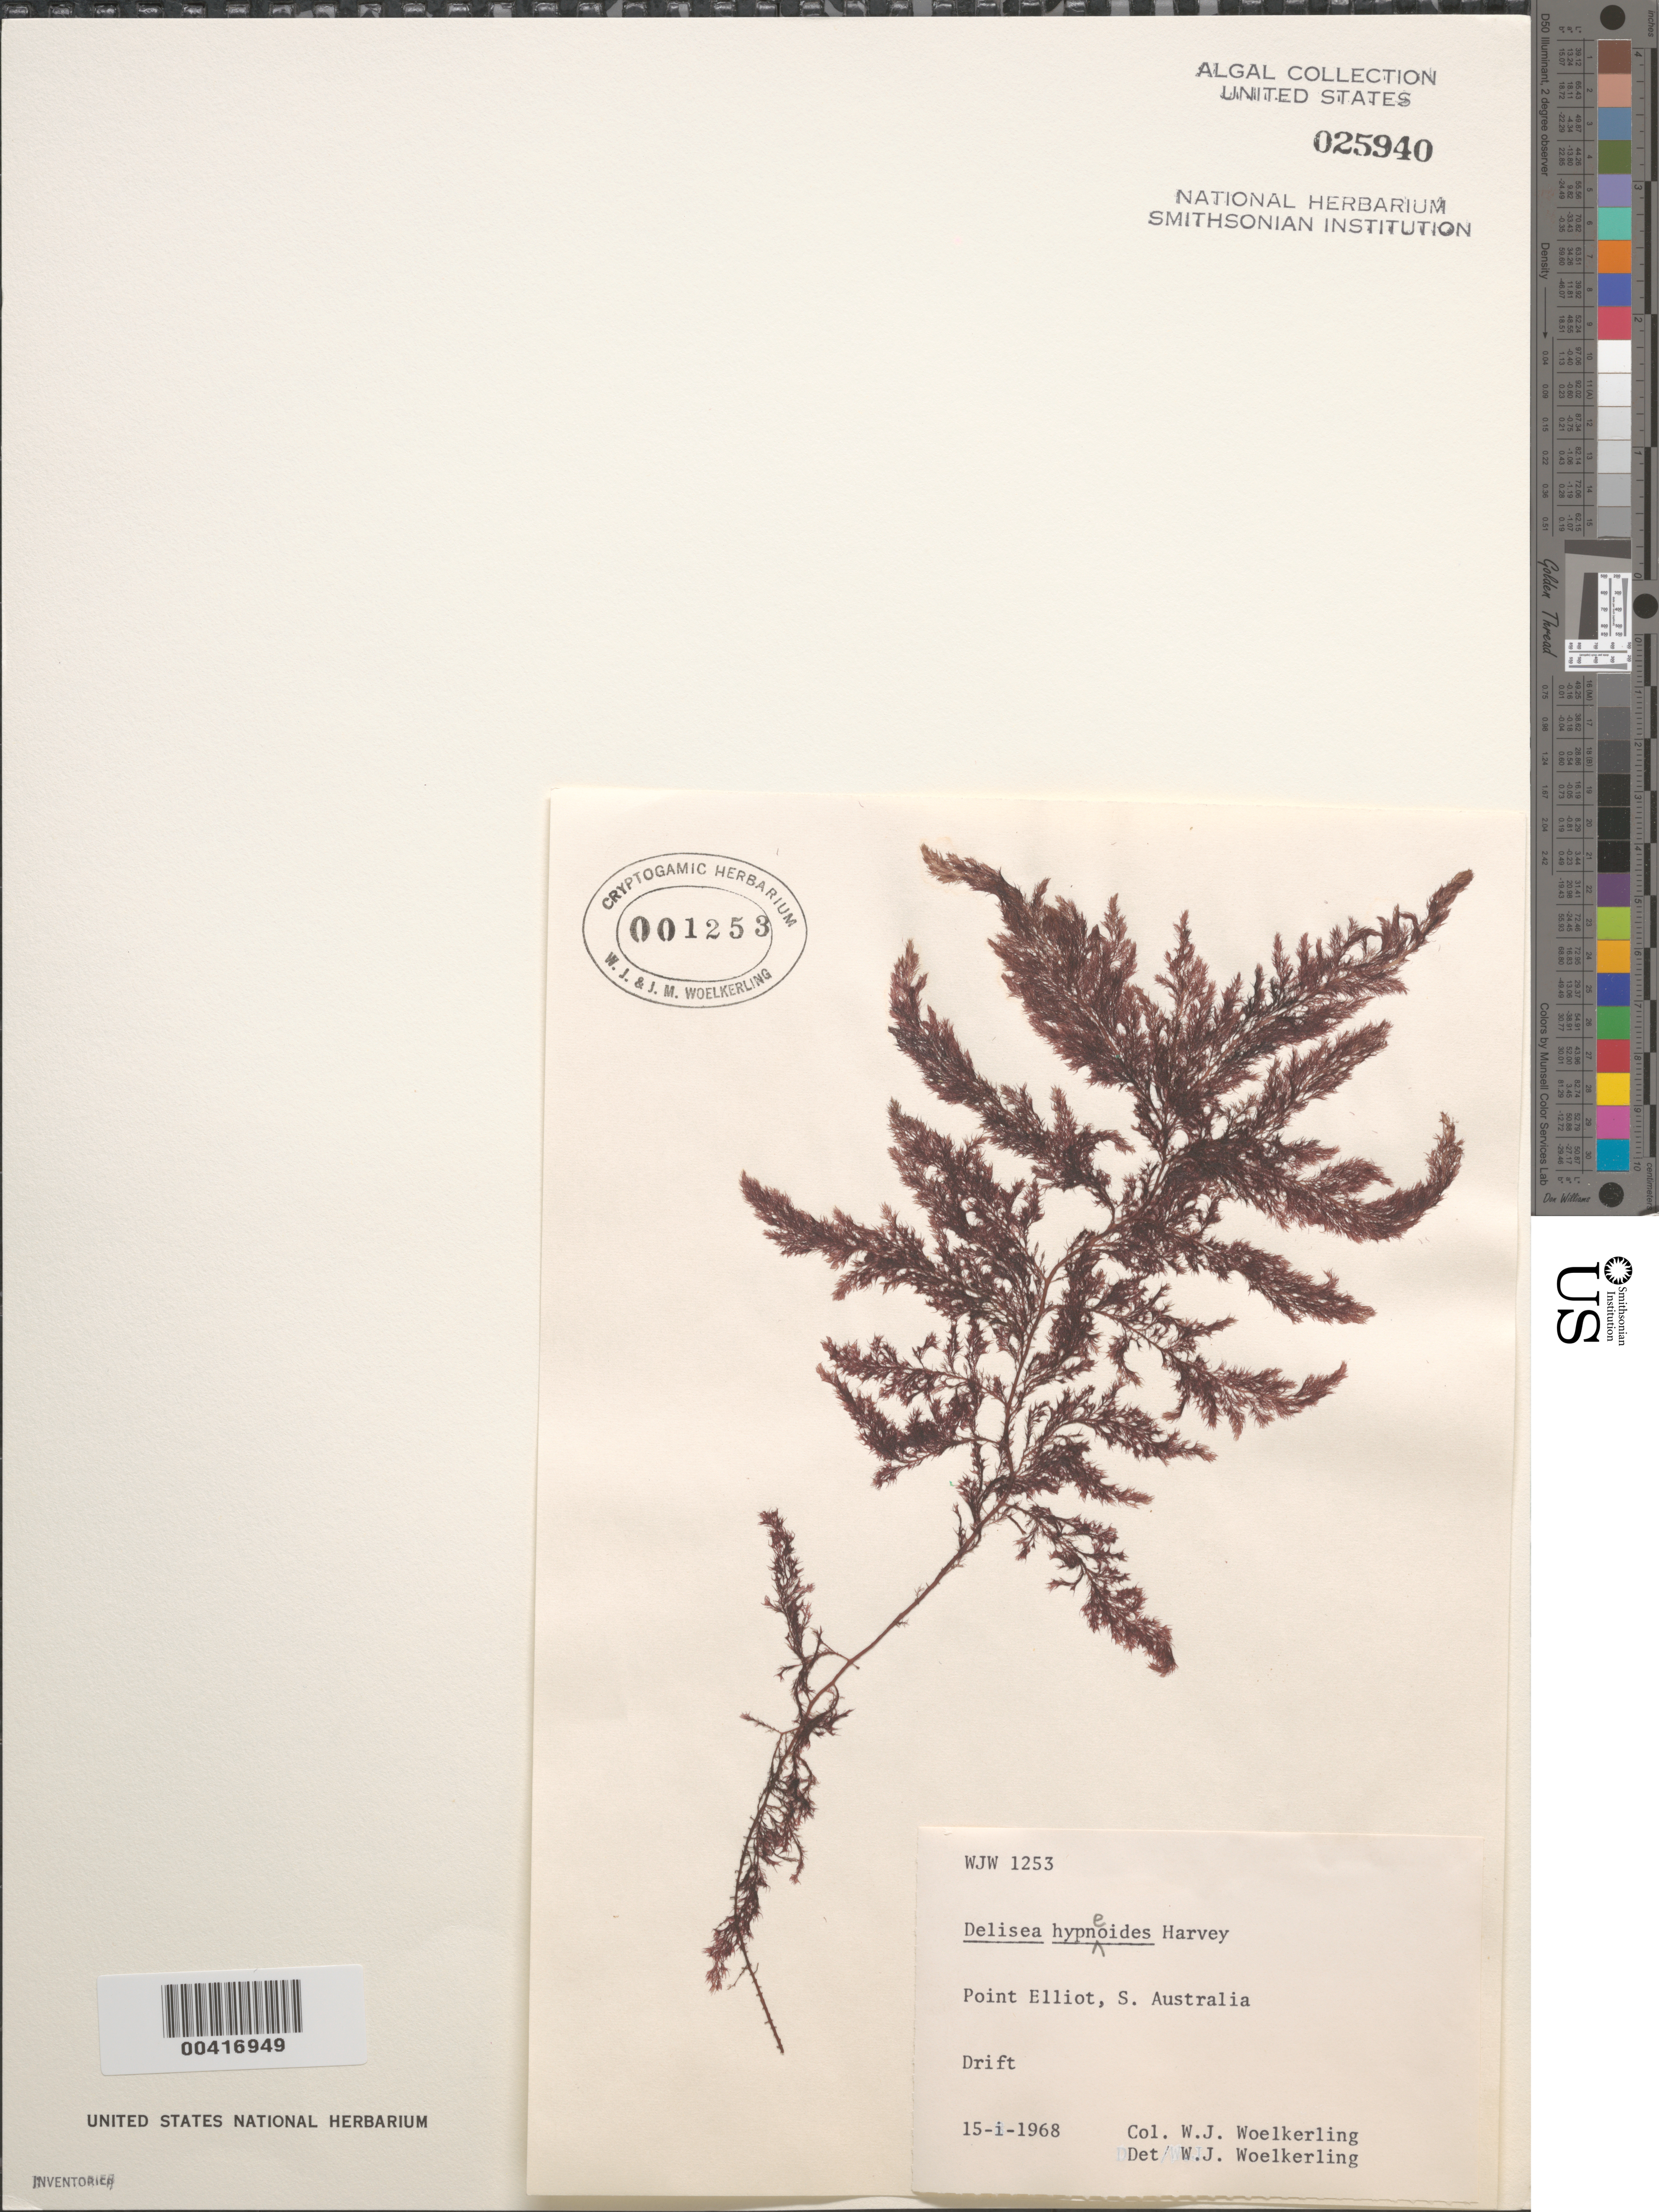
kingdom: Plantae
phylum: Rhodophyta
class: Florideophyceae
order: Bonnemaisoniales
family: Bonnemaisoniaceae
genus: Delisea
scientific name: Delisea hypneoides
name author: Harv.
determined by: Woelkerling, W. J.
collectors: W. Woelkerling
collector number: WJW 1253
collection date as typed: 15 Jan 1968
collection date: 1968-01-15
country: Australia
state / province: South Australia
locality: Point elliot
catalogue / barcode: US 25940